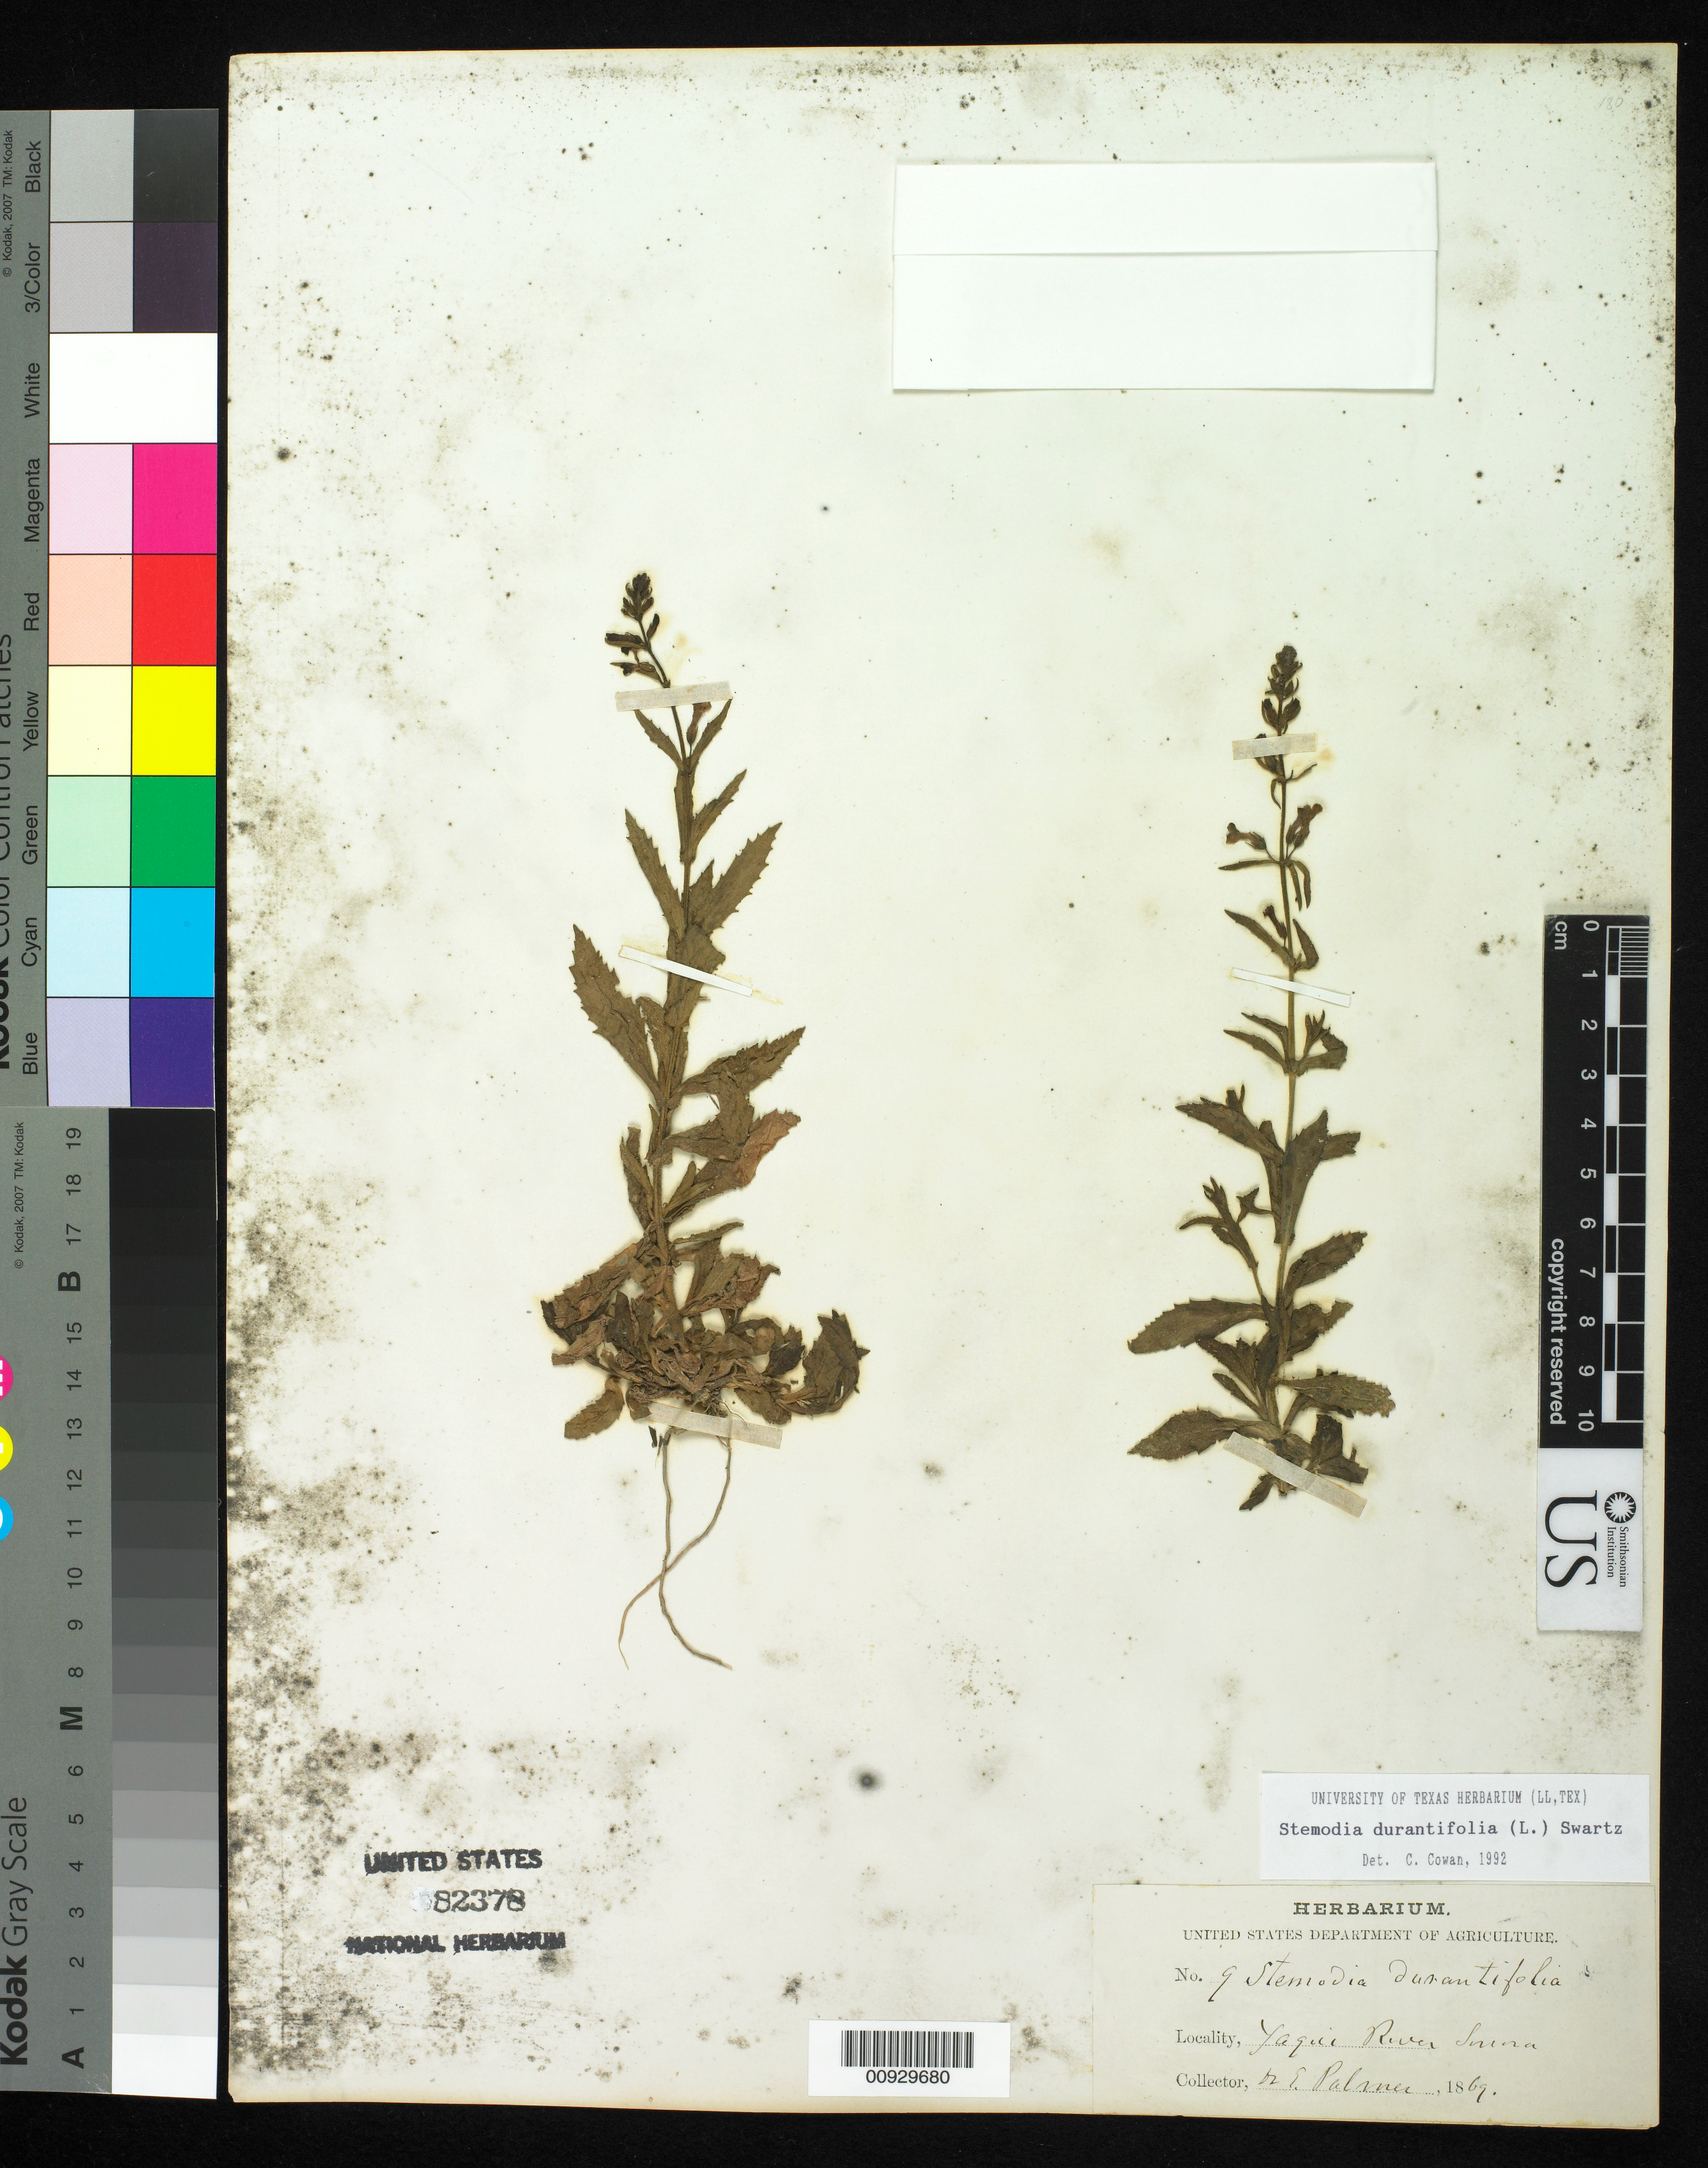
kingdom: Plantae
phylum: Tracheophyta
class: Magnoliopsida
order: Lamiales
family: Plantaginaceae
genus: Stemodia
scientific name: Stemodia durantifolia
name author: (L.) Sw.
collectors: E. Palmer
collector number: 9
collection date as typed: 1869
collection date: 1869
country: Mexico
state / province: Sonora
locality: Yaqui River.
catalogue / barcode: US 82378